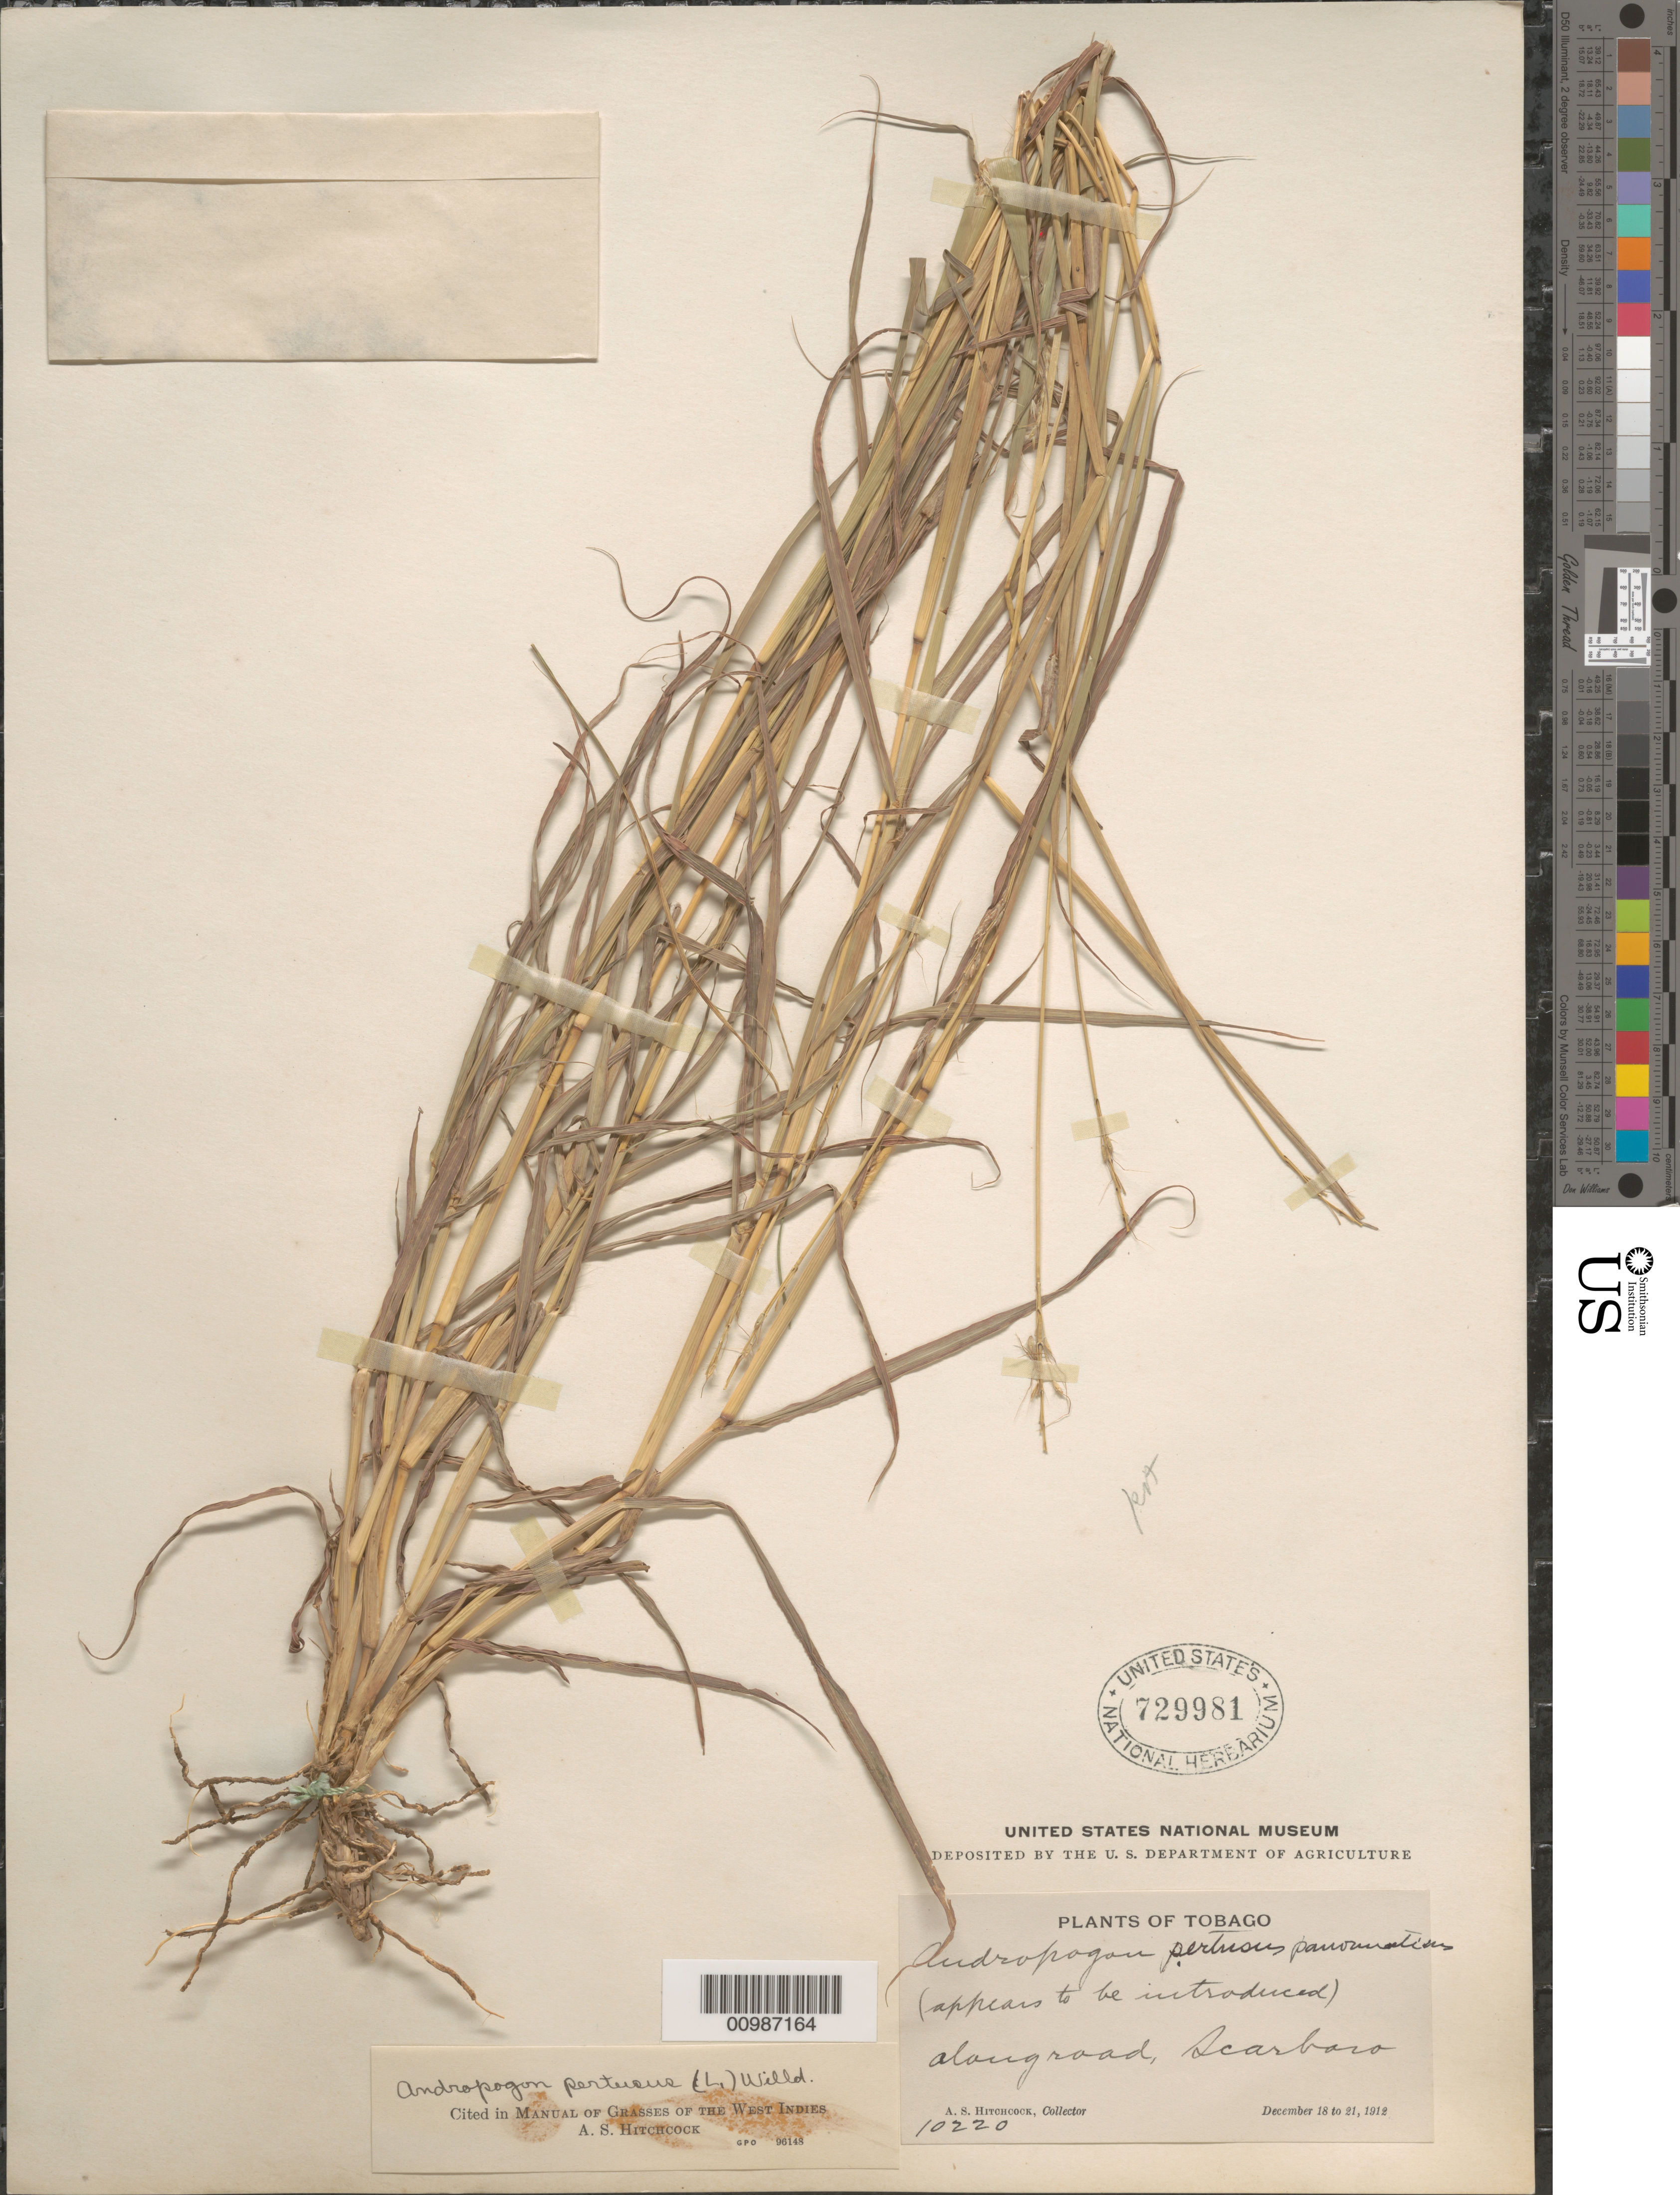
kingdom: Plantae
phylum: Tracheophyta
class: Liliopsida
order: Poales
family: Poaceae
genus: Andropogon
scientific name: Andropogon pertusus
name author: (L.) Willd.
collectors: A. S. Hitchcock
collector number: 10220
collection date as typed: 18 Dec 1912 to21 Dec 1912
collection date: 1912-12-18/1912-12-21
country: Trinidad and Tobago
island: Tobago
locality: Scarborough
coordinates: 0 N, 0 E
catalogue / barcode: US 729981